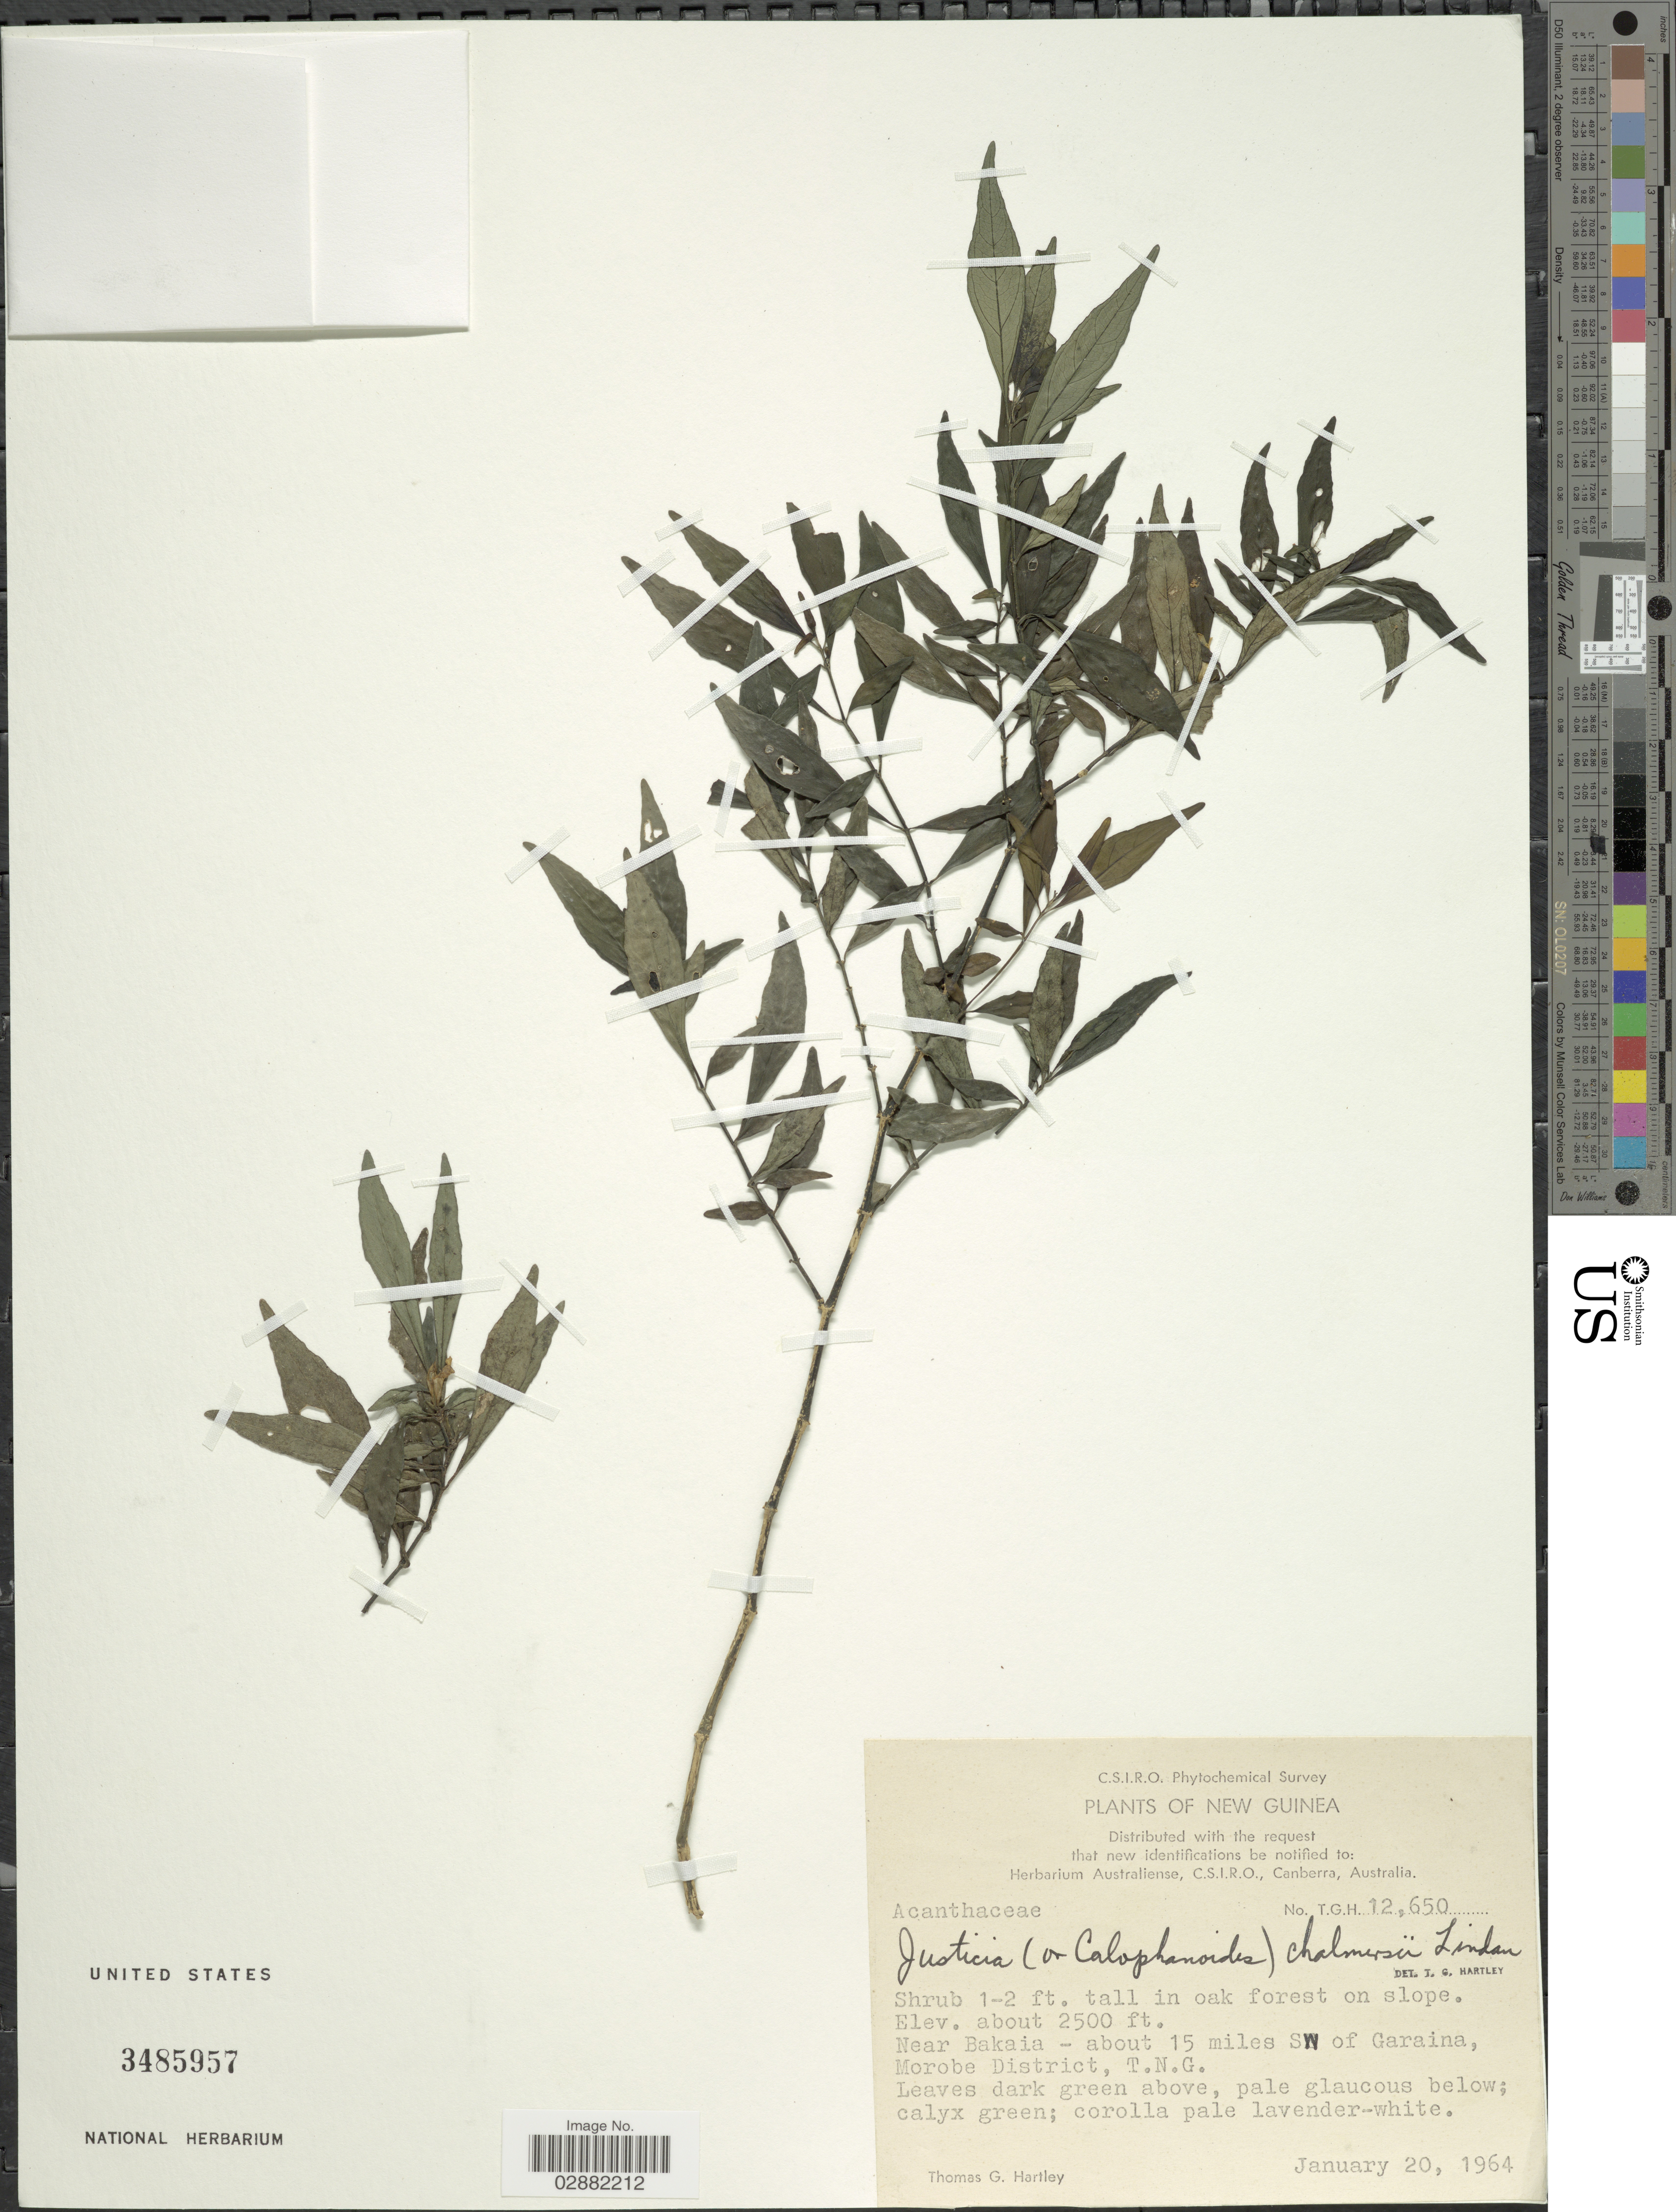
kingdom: Plantae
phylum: Tracheophyta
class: Magnoliopsida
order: Lamiales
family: Acanthaceae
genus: Justicia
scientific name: Justicia chalmersii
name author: Lindau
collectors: T. G. Hartley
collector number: T.G.H. 12650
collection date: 1964-01-20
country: Papua New Guinea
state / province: Morobe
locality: New Guinea. Near Bakaia - about 15 miles SW of Garaina, Morobe District, T.N.G.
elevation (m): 762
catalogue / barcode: US 3485957